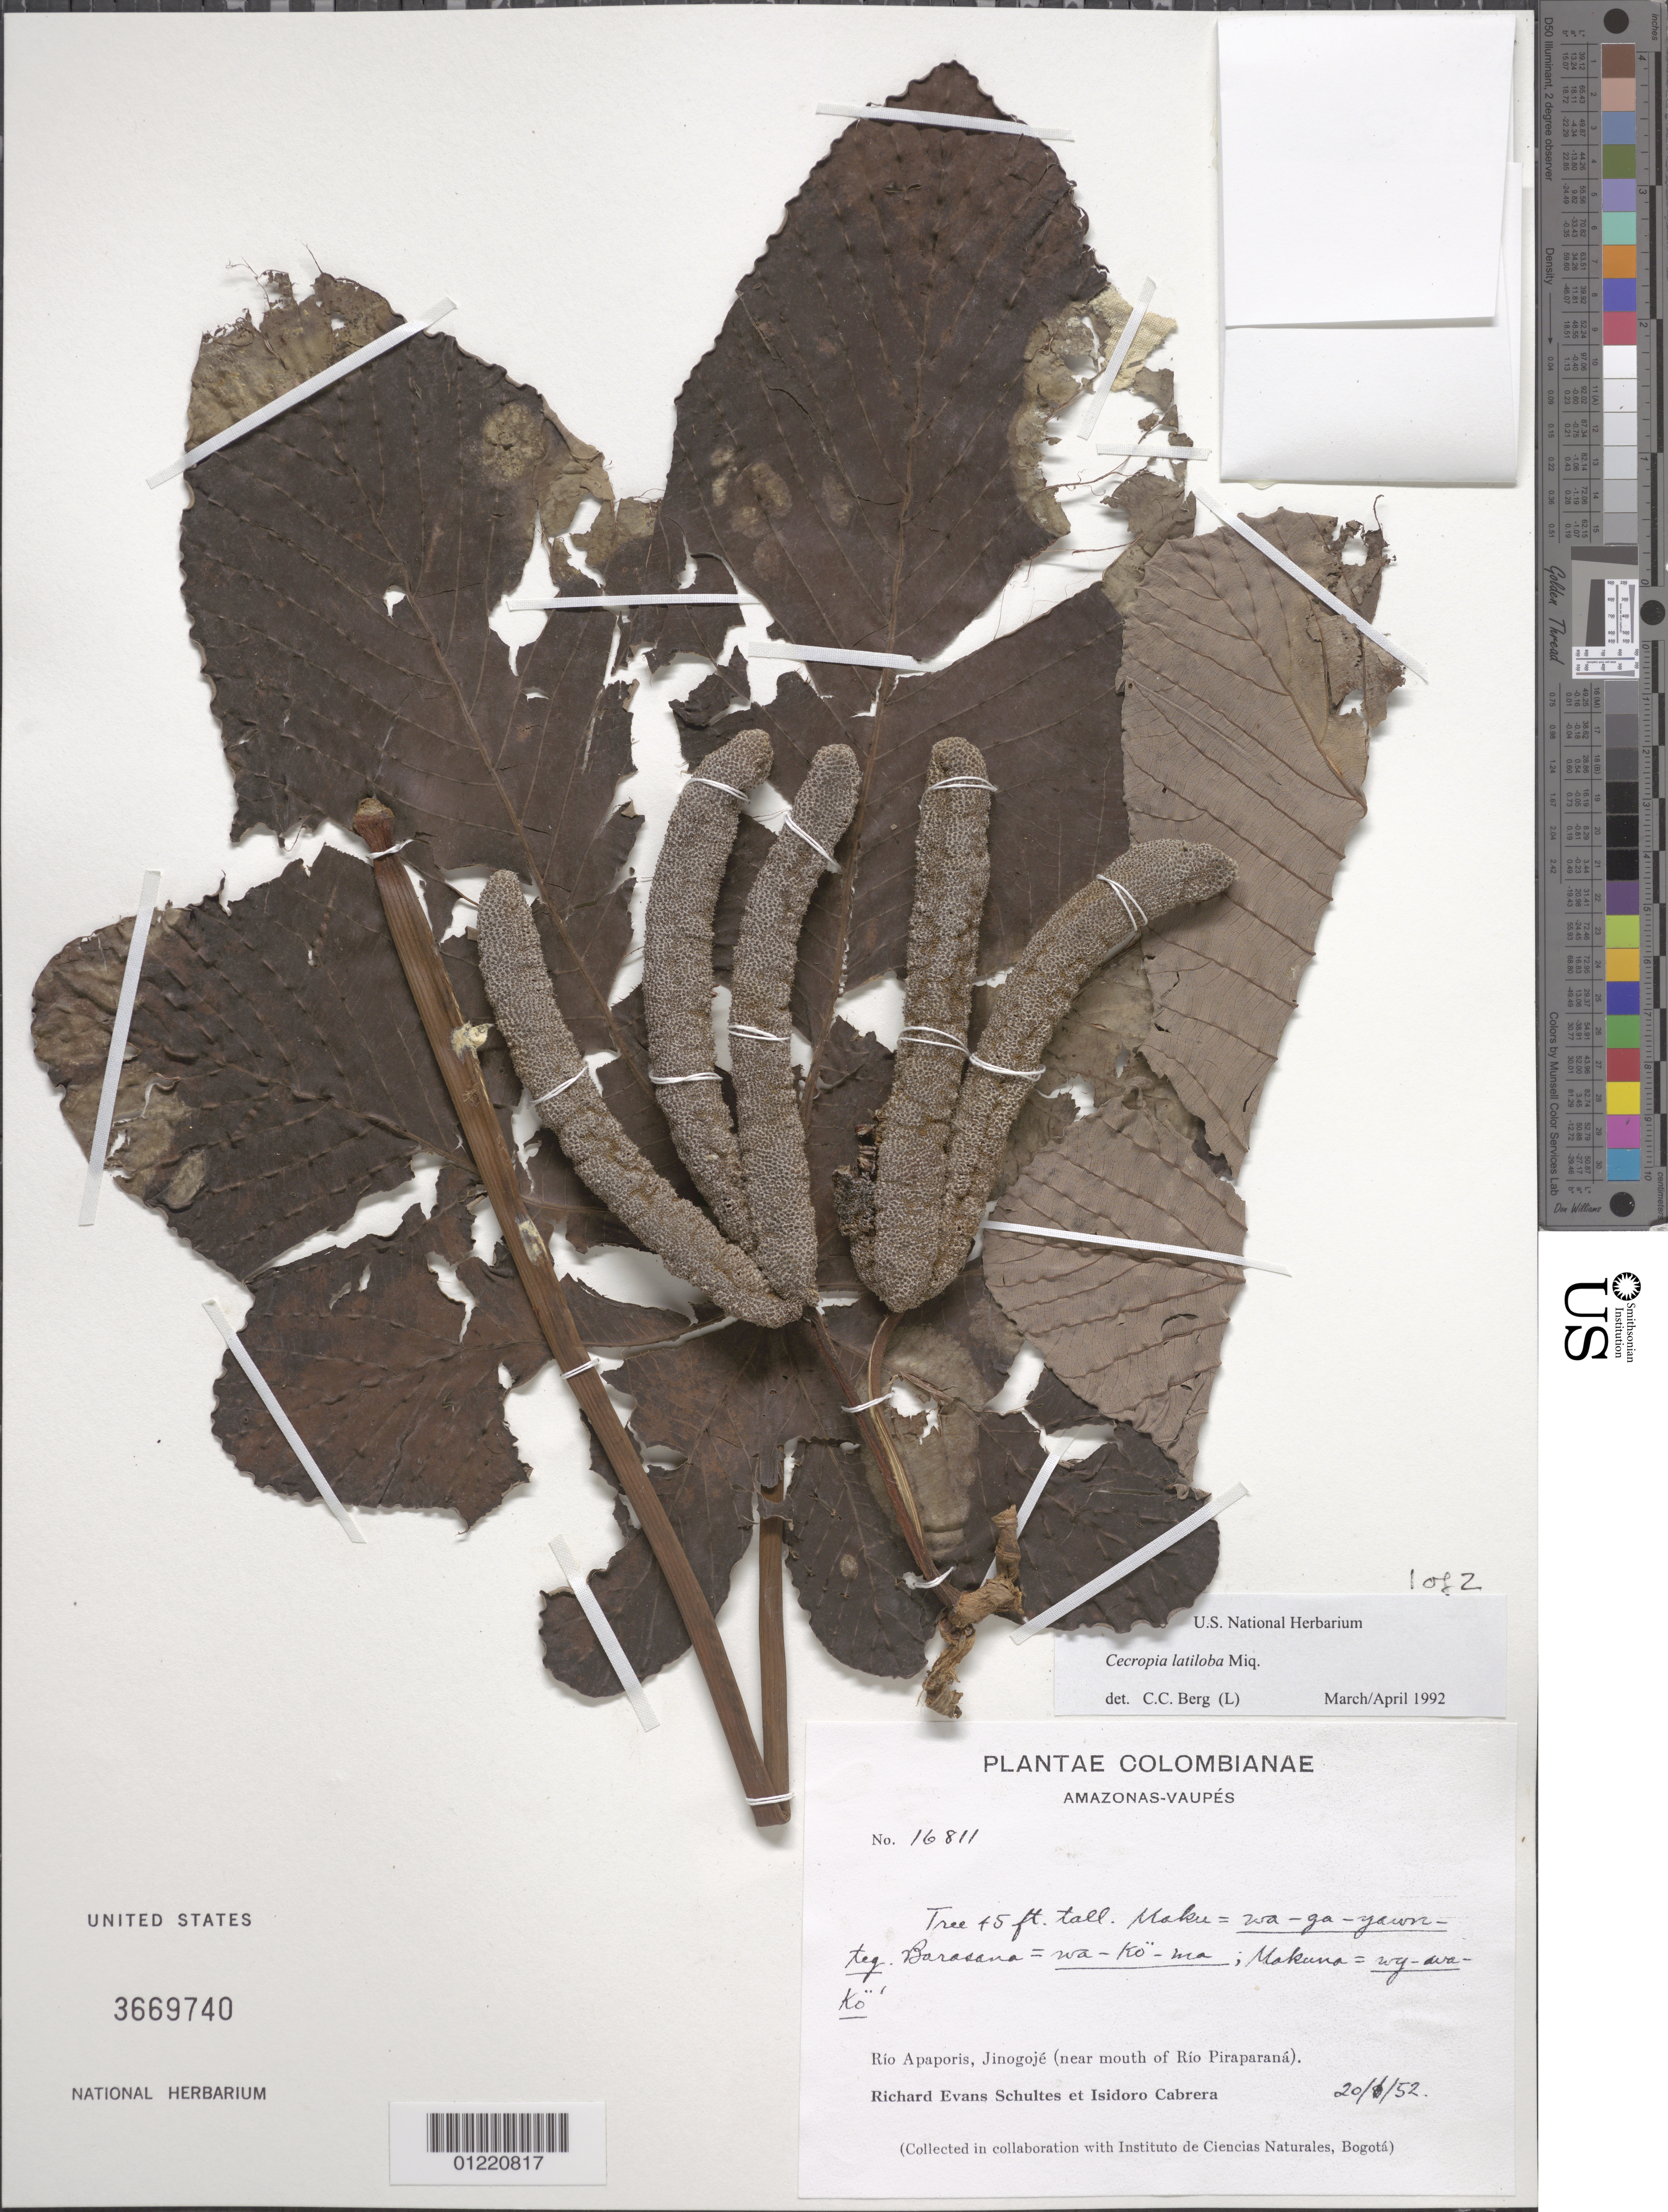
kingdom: Plantae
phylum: Tracheophyta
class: Magnoliopsida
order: Rosales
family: Urticaceae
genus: Cecropia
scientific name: Cecropia latiloba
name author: Miq.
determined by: Berg, C. C.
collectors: R. E. Schultes & I. Cabrera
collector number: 16811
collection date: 1952-01-20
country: Colombia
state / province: Vaupés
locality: Rio Apaporis: Jinogojé (near mouth of Río Piraparaná).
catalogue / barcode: US 3669740